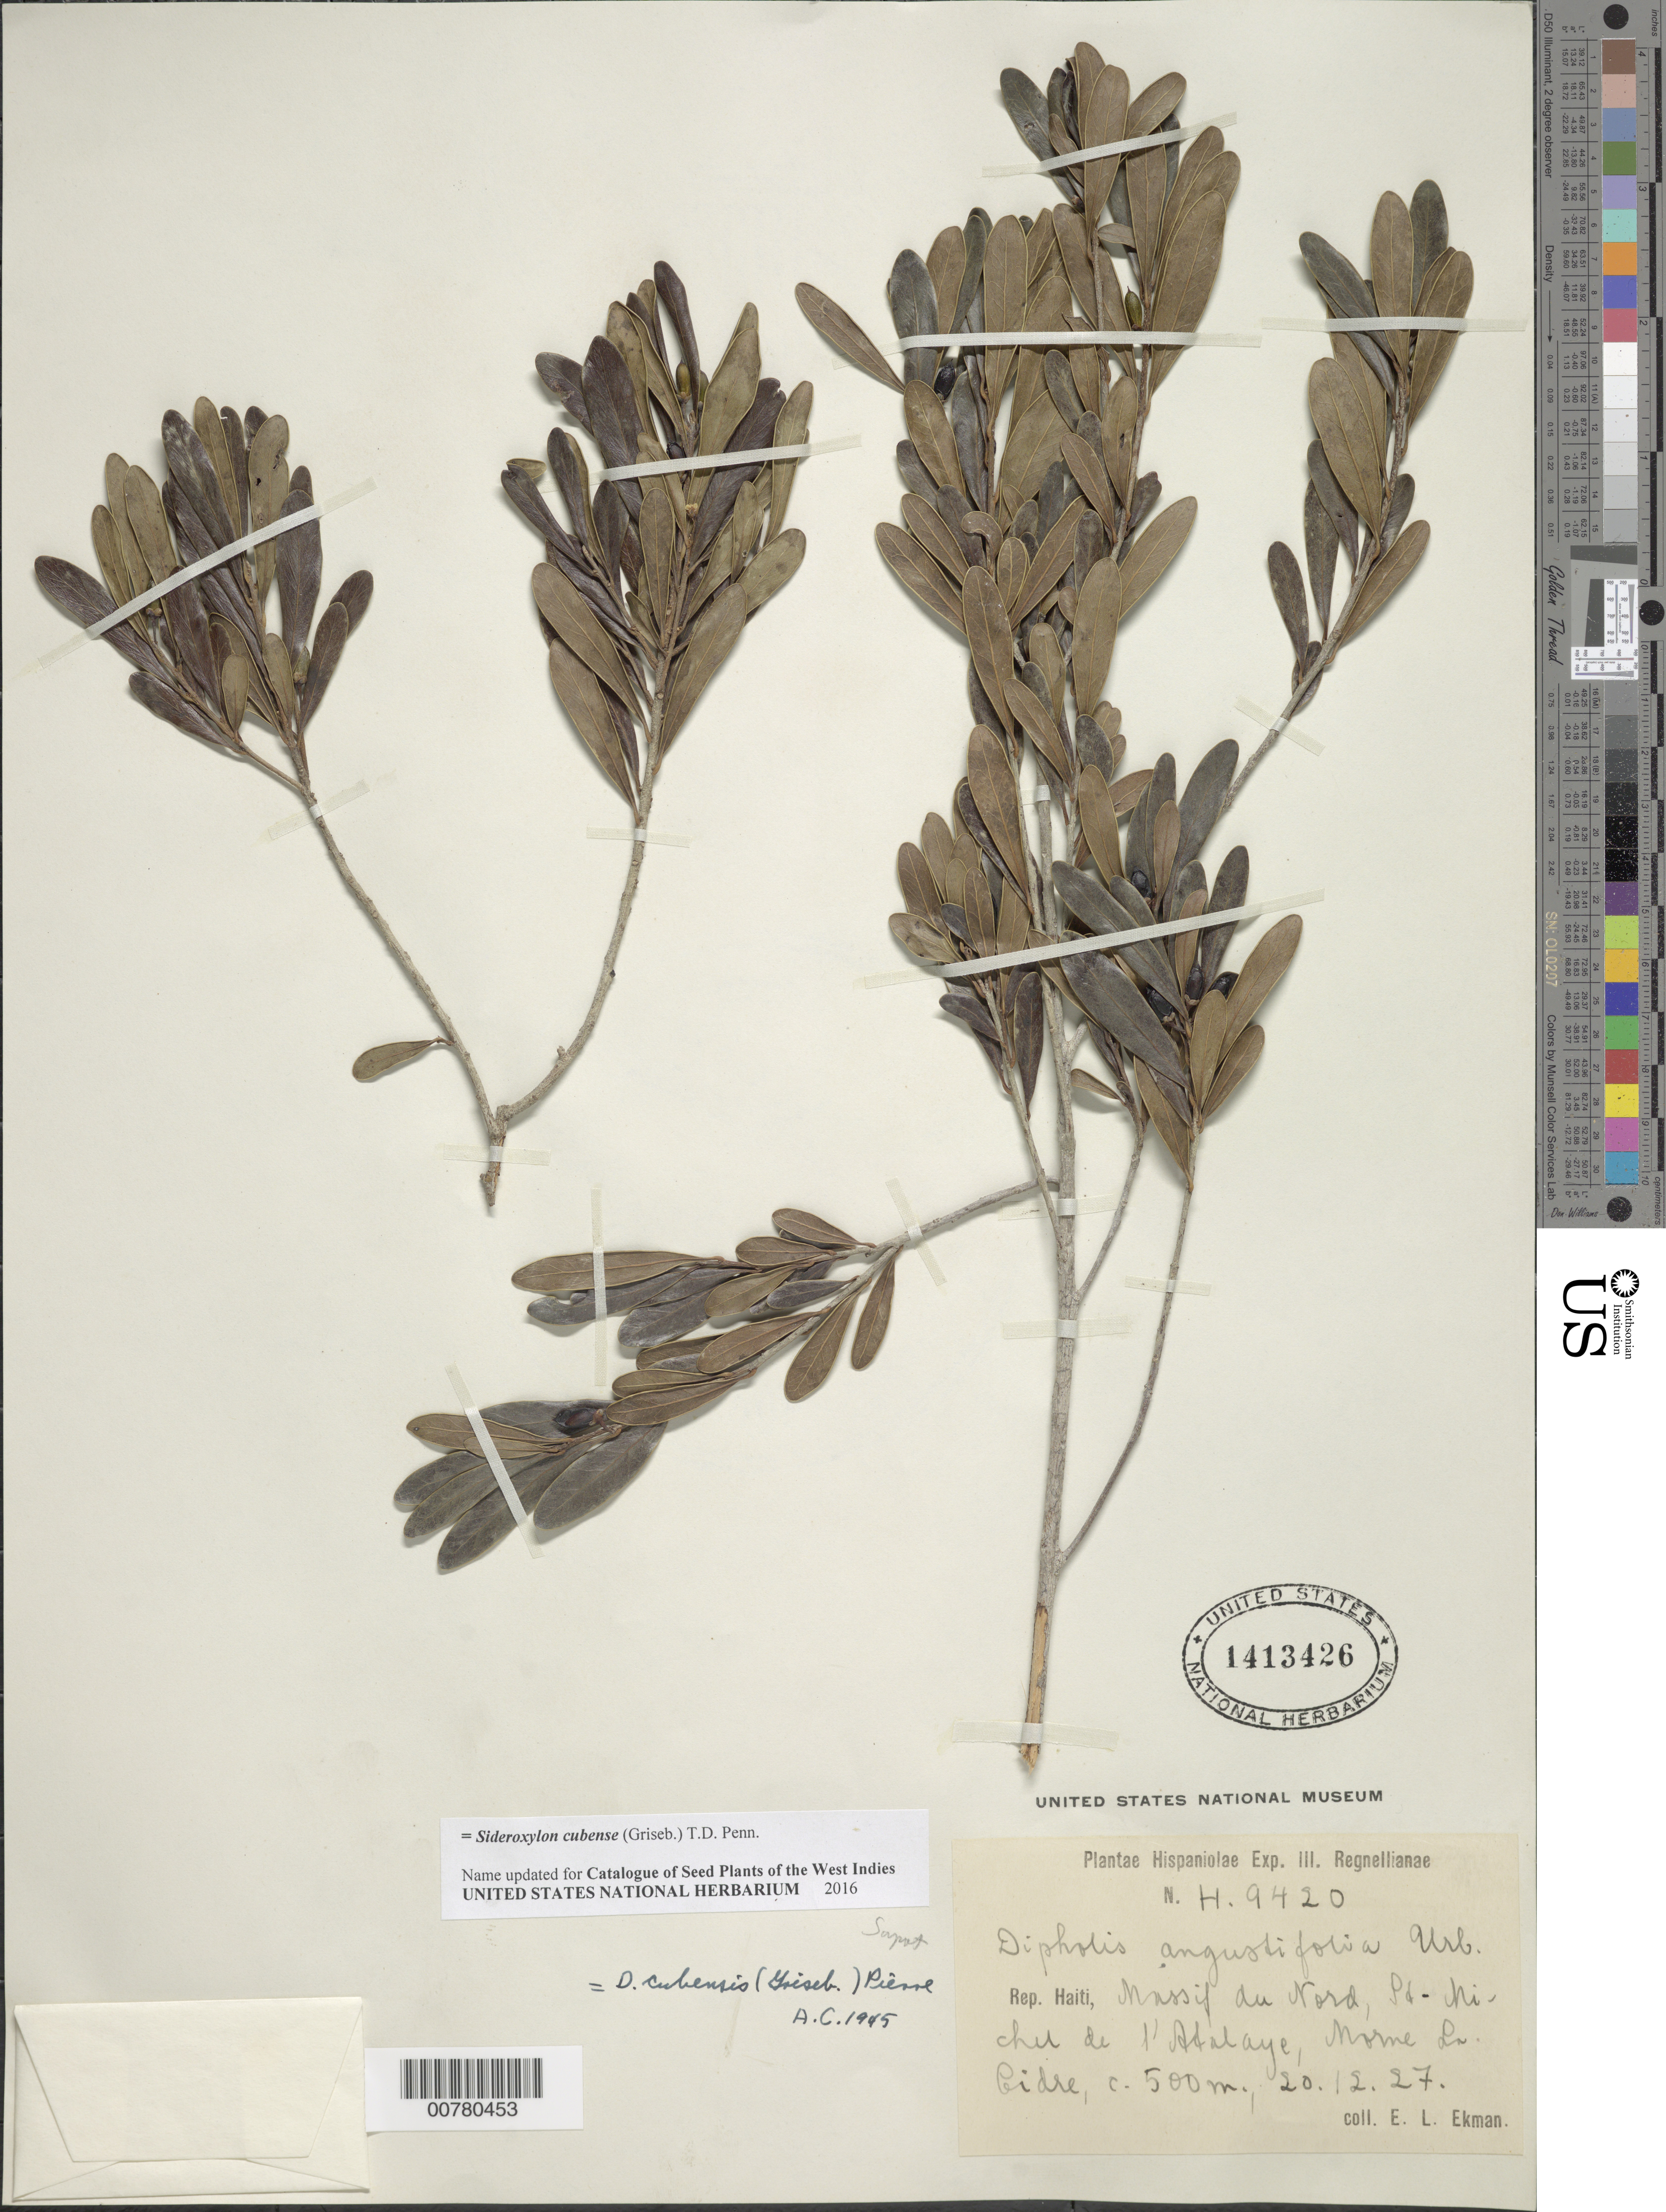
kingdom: Plantae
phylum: Tracheophyta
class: Magnoliopsida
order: Ericales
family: Sapotaceae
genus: Sideroxylon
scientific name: Sideroxylon cubense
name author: (Griseb.) T.D. Penn.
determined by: Cronquist, A. J.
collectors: E. L. Ekman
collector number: H 9420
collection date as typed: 20 Dec 1927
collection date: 1927-12-20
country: Haiti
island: Hispaniola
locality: Massif du Nord, St. Michel de l'Atalaye, Morne La Cidre.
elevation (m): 500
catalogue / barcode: US 1413426